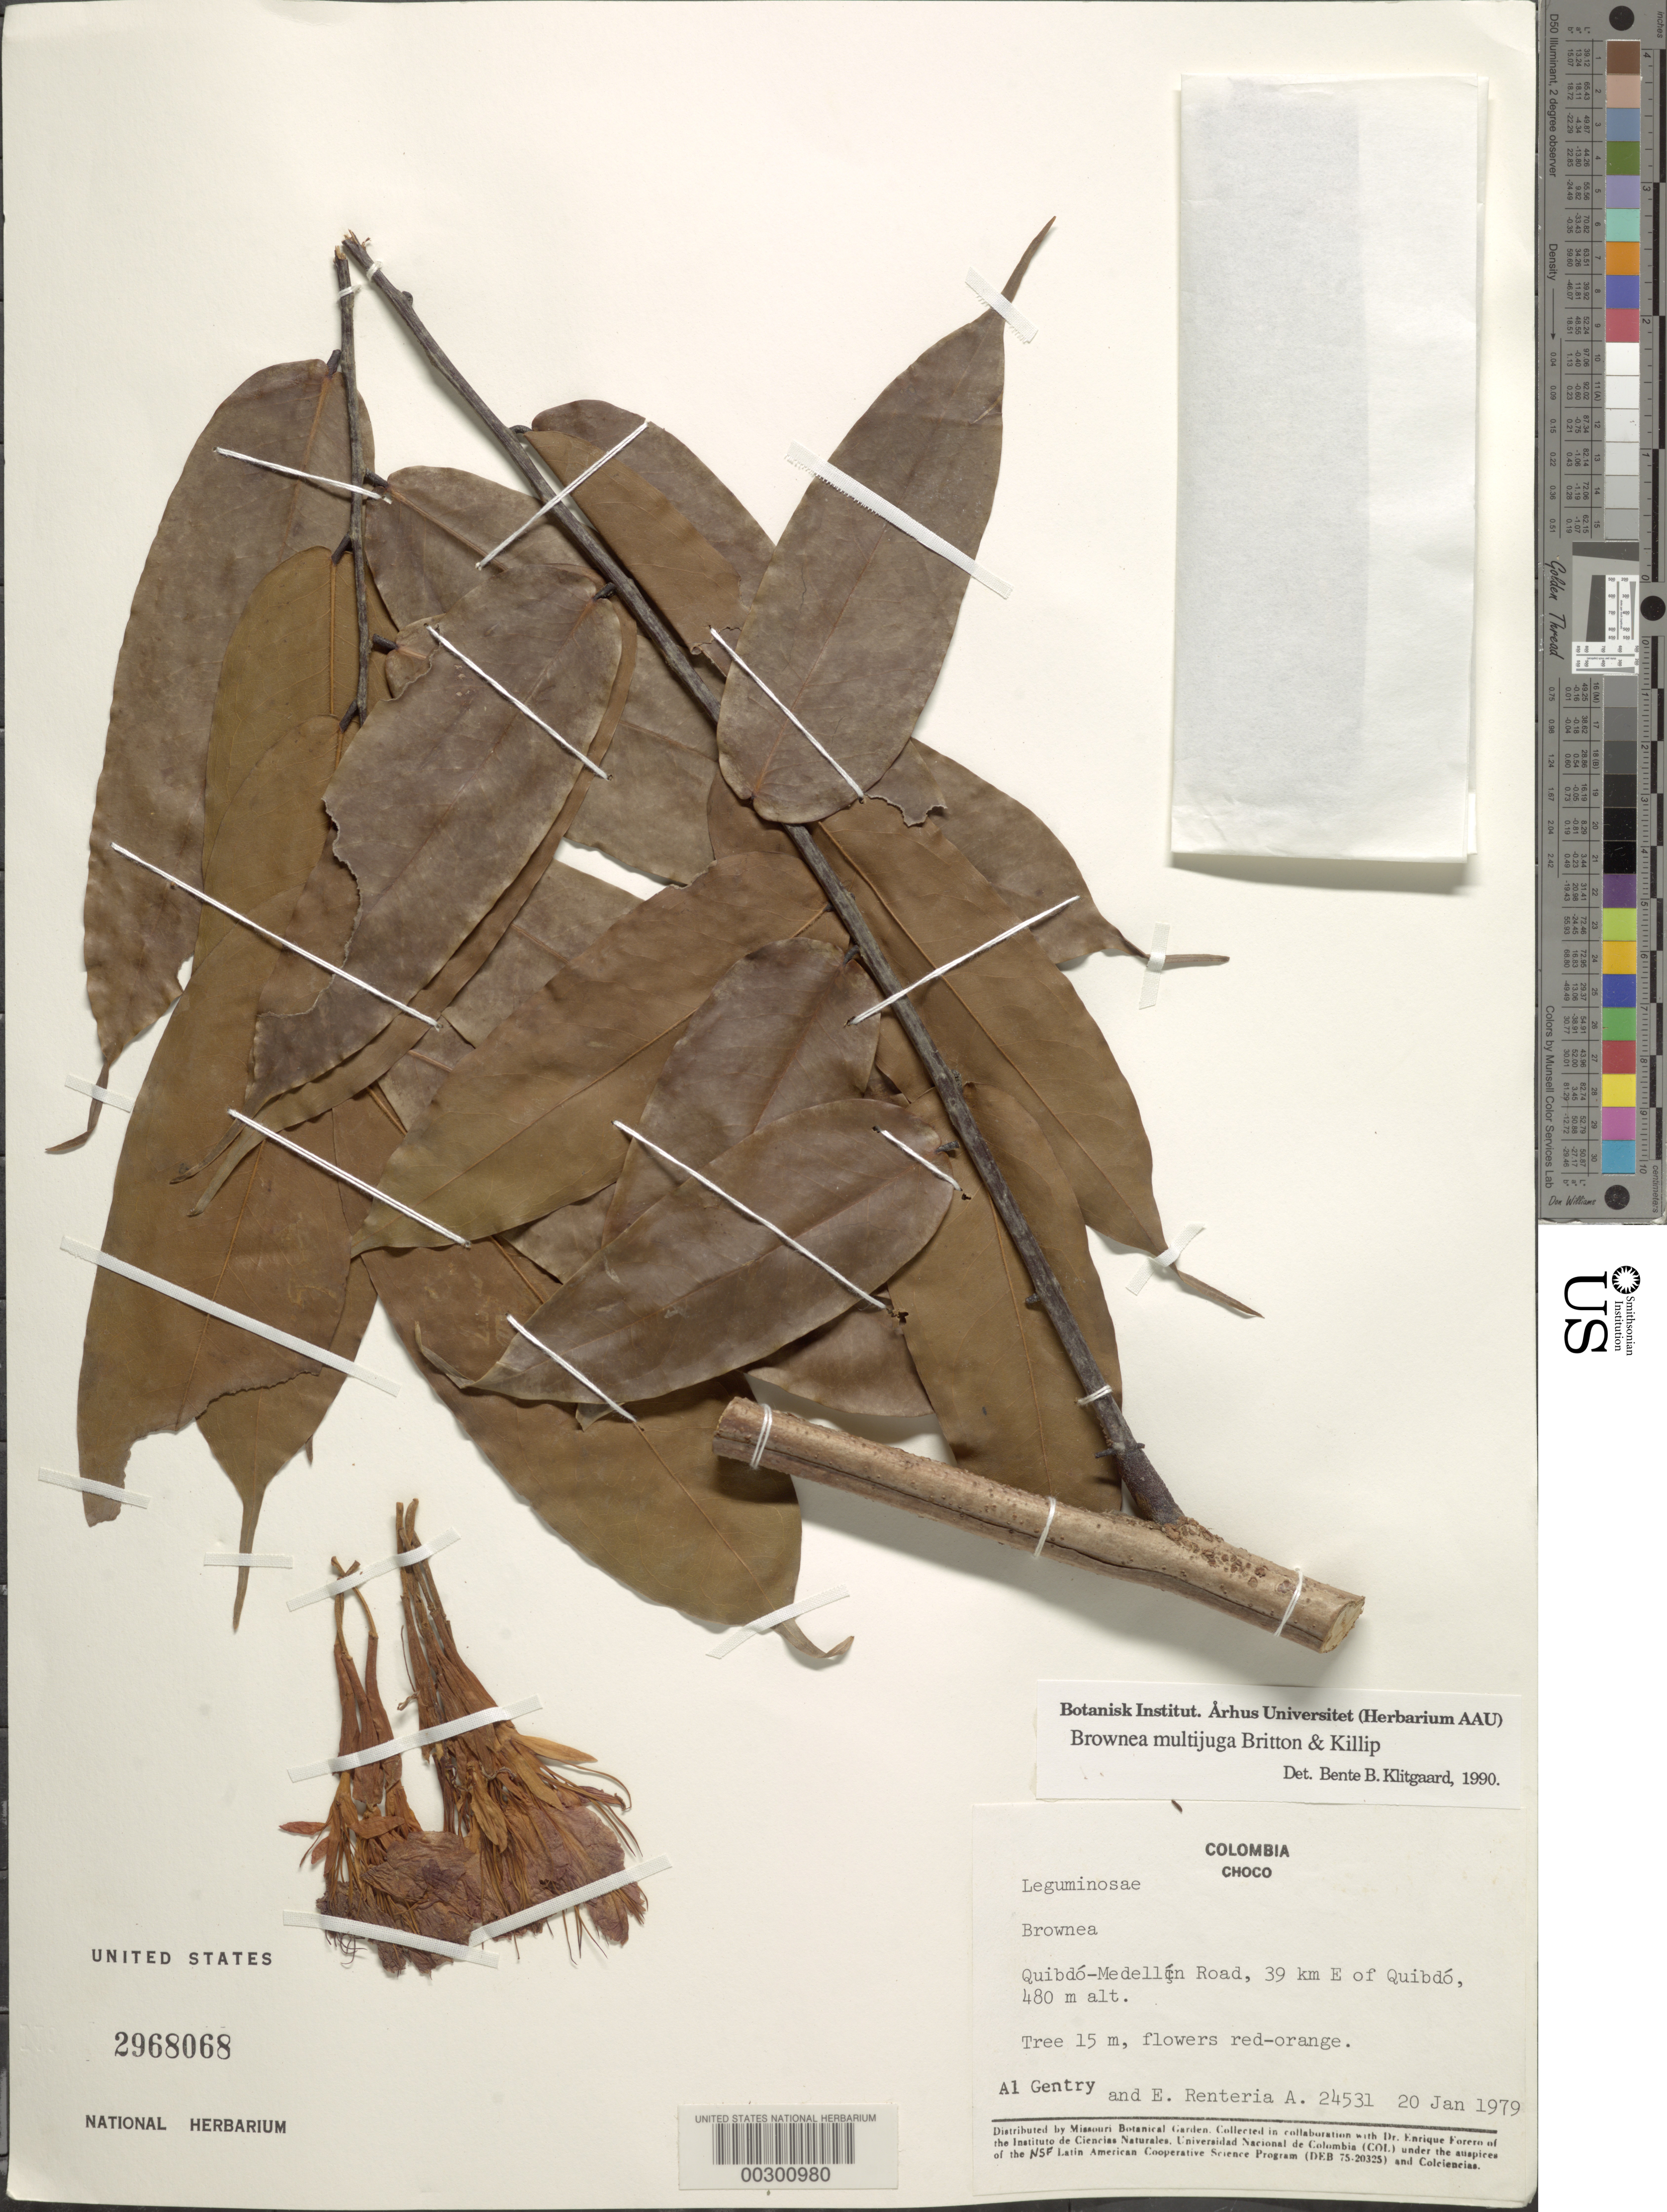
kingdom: Plantae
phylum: Tracheophyta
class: Magnoliopsida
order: Fabales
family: Fabaceae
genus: Brownea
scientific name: Brownea multijuga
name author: Britton & Killip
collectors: A. H. Gentry & E. Renteria A.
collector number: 24531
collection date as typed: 20 Jan 1979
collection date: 1979-01-20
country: Colombia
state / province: Chocó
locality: Quibdo-Medellin road, 39 km E of Quibdo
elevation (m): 480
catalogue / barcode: US 2968068